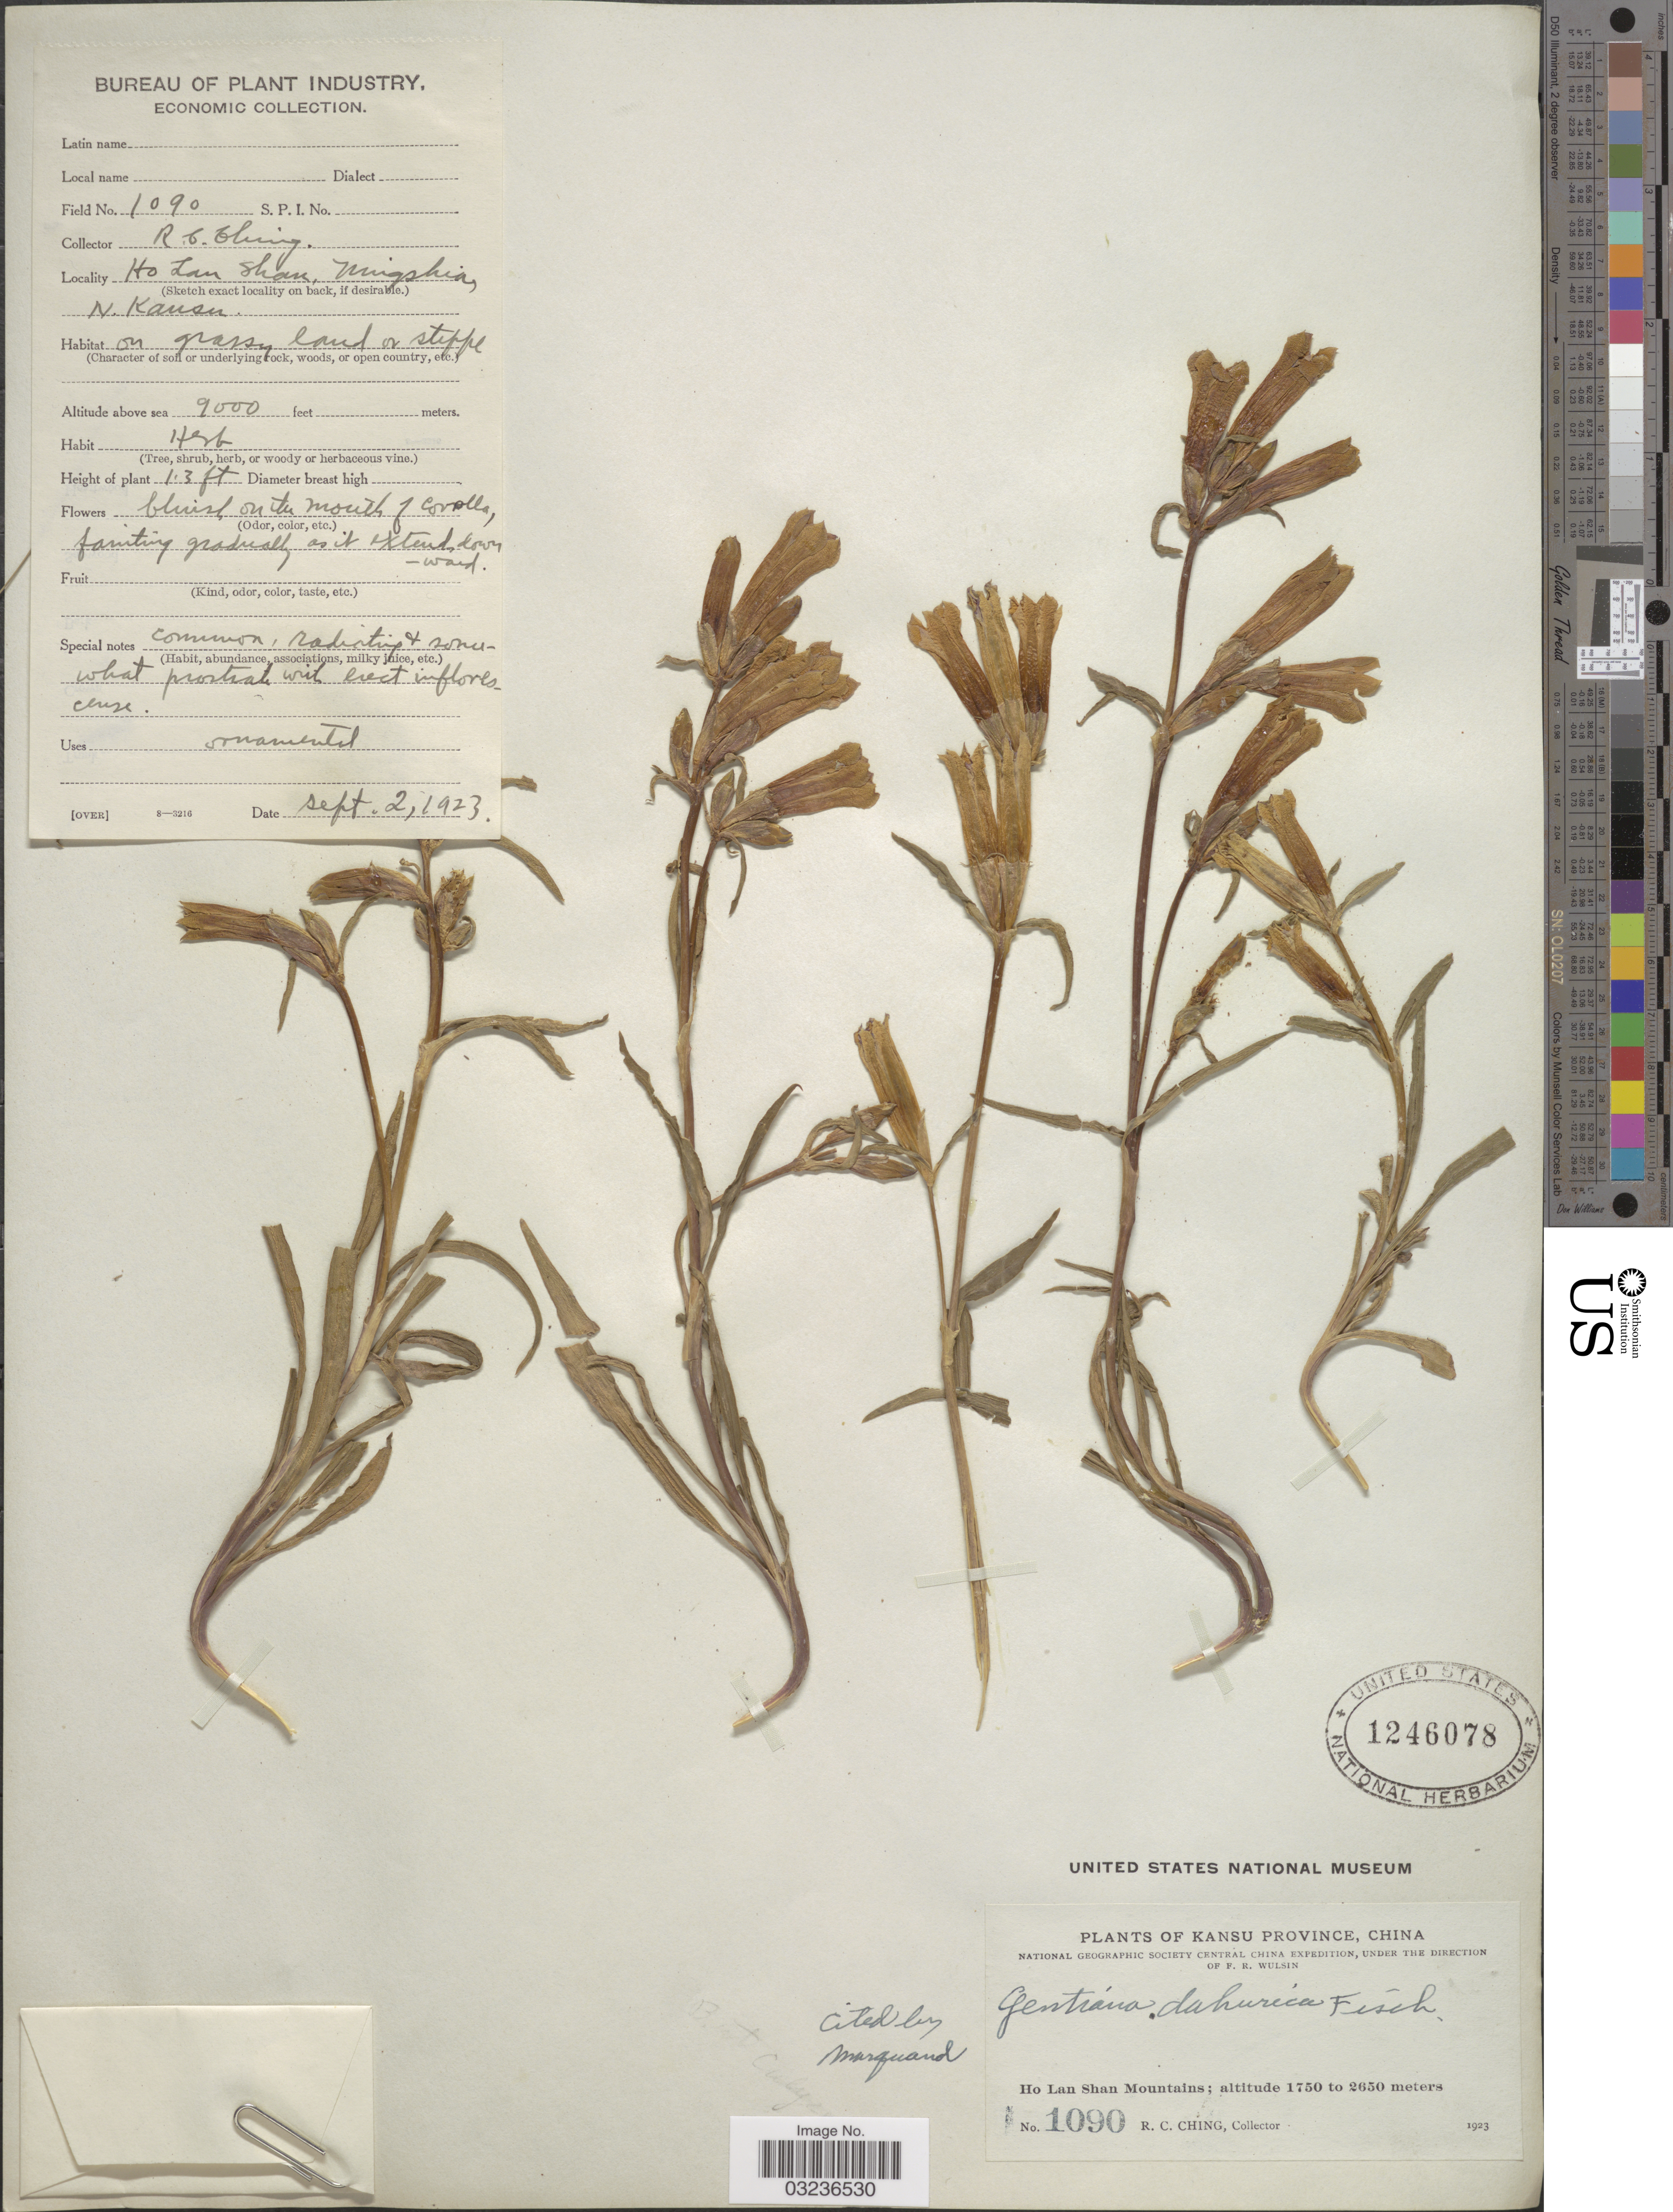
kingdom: Plantae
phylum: Tracheophyta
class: Magnoliopsida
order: Gentianales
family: Gentianaceae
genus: Gentiana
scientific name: Gentiana dahurica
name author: Fisch.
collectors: R. C. Ching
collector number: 1090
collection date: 1923-09-02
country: China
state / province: Gansu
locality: Kansu Province. Ho Lan Shan Mountains.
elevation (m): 2743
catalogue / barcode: US 1246078